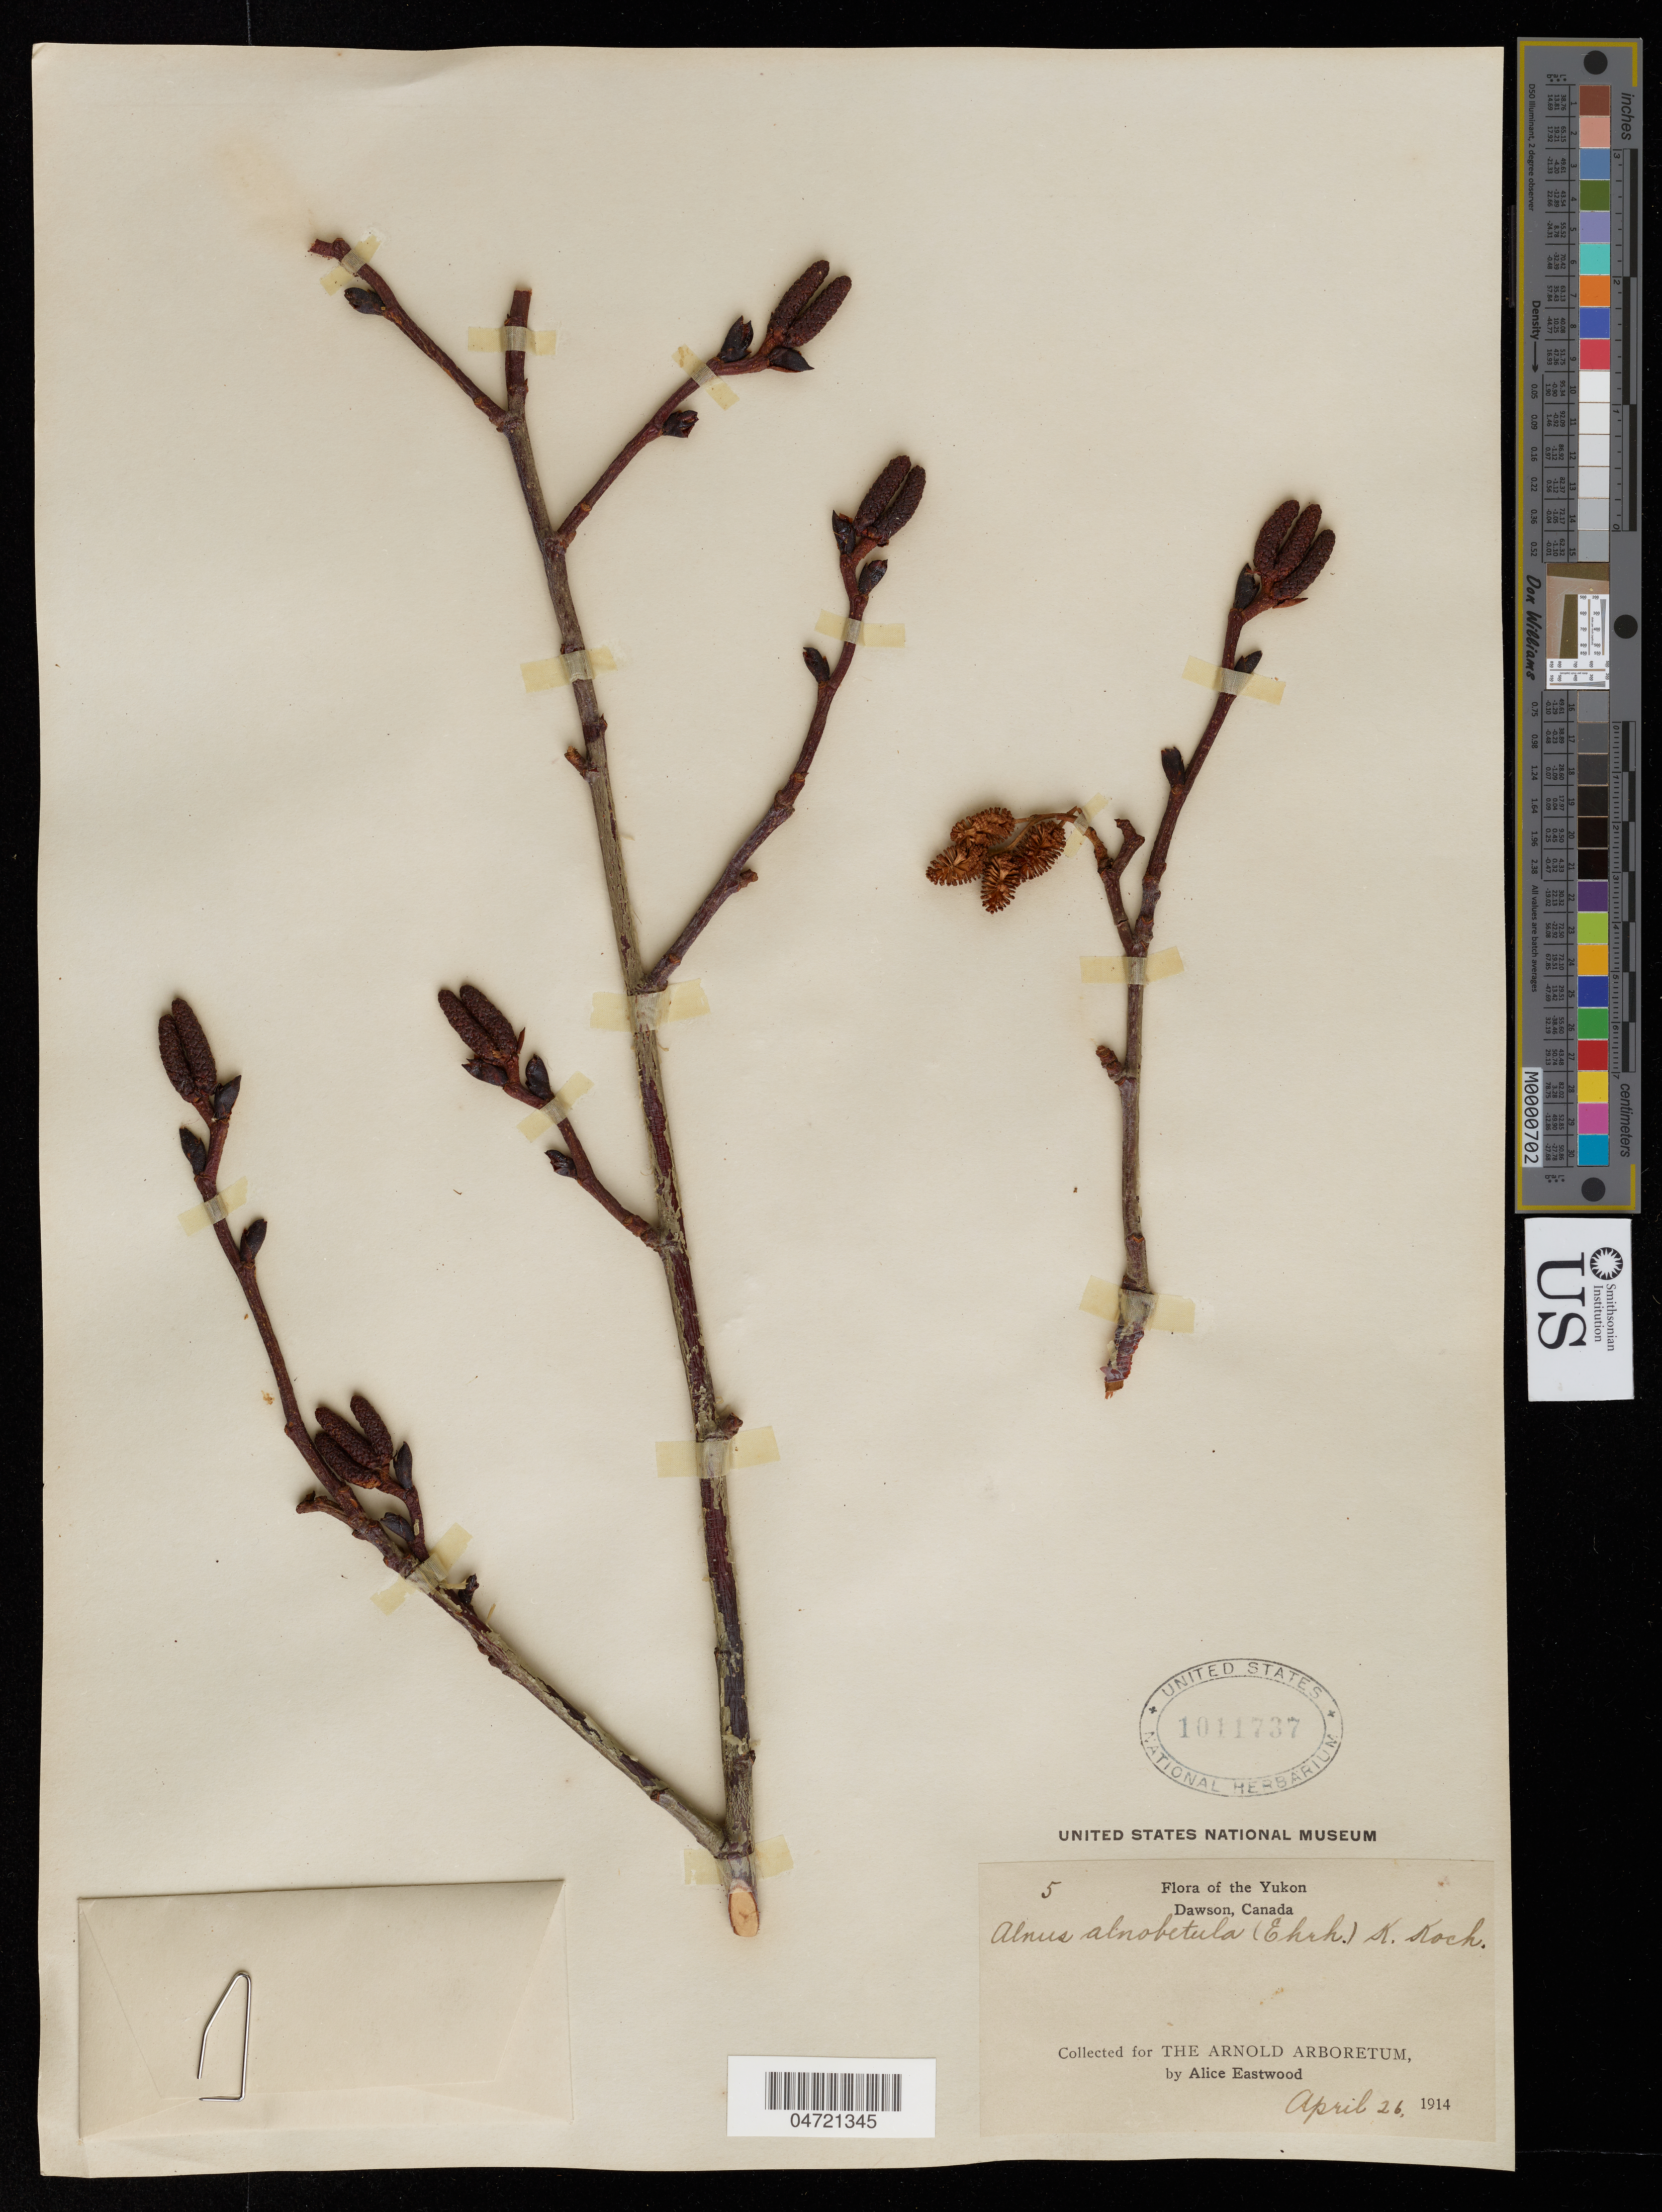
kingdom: Plantae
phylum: Tracheophyta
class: Magnoliopsida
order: Fagales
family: Betulaceae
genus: Alnus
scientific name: Alnus alnobetula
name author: (Ehrh.) K. Koch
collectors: A. Eastwood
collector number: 5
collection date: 1914-04-26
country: Canada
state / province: Yukon Territory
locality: Yukon Dawson. Dawson slide.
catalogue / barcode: US 1011737